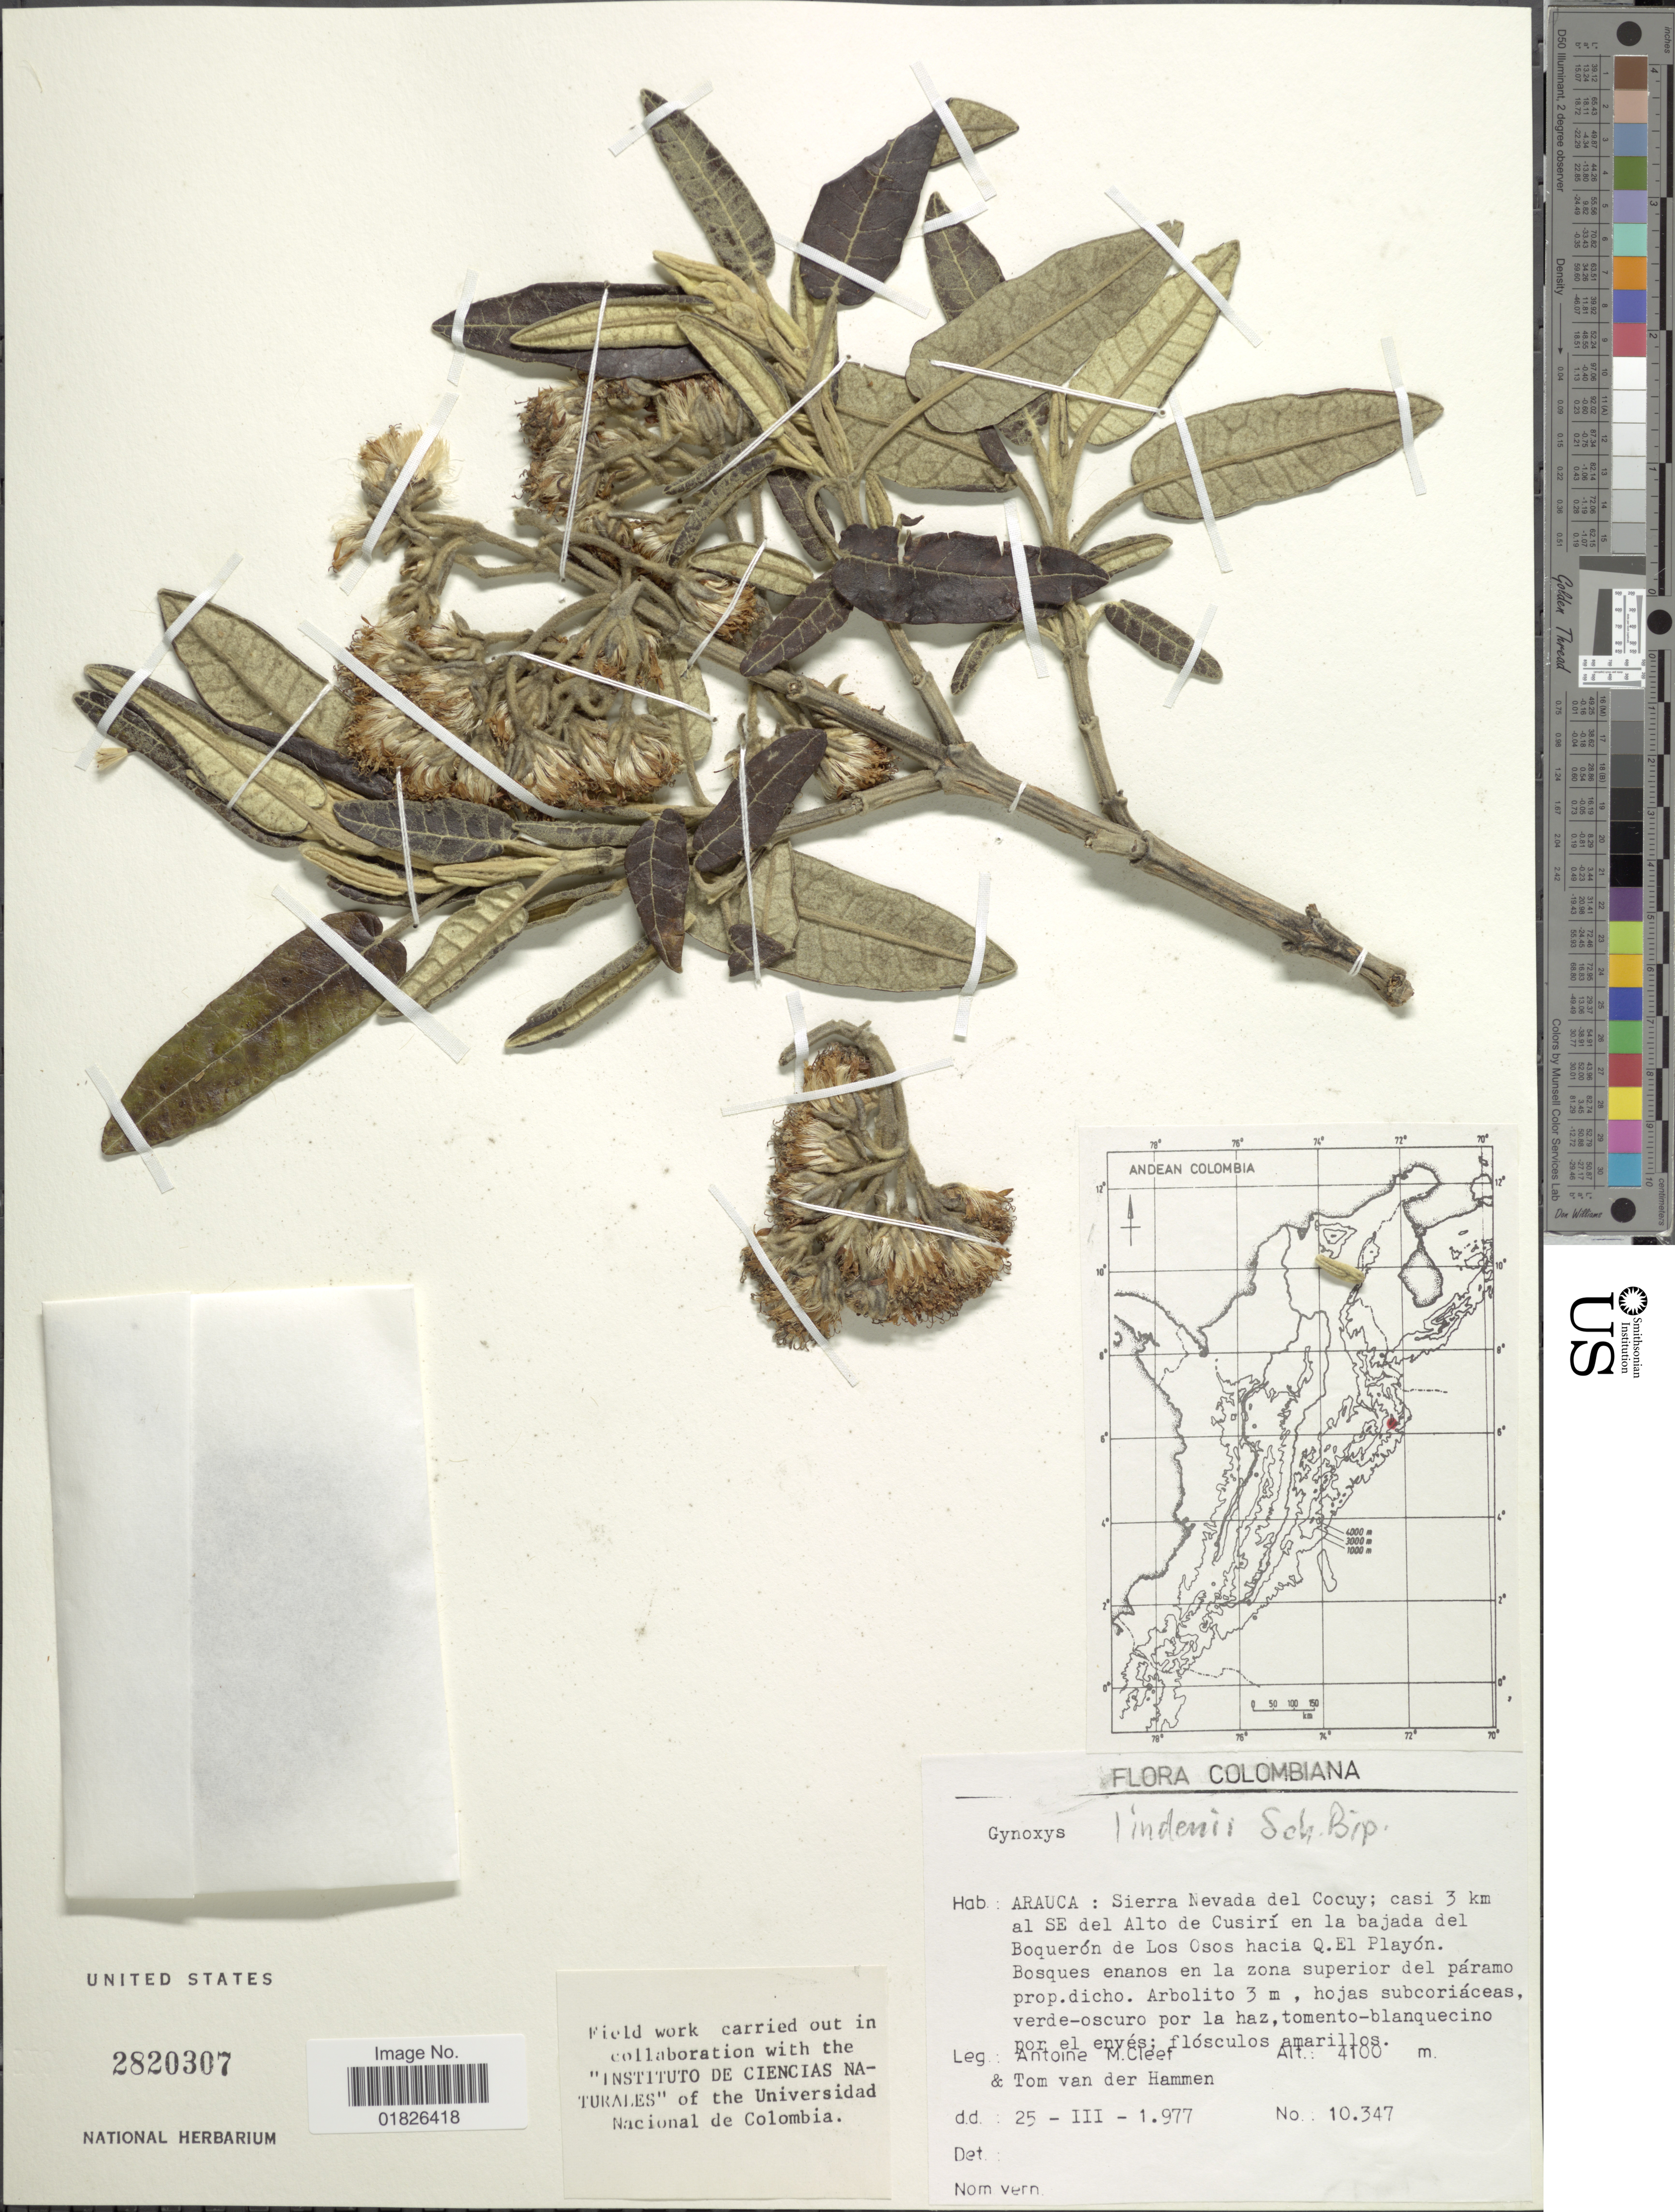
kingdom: Plantae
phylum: Tracheophyta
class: Magnoliopsida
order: Asterales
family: Asteraceae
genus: Gynoxys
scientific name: Gynoxys baccharoides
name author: (Kunth) Cass.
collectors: A. M. Cleef & T. Hammen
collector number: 10347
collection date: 1977-03-25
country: Colombia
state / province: Arauca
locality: Sierra Nevada del Cocuy, casi 3 km al SE del Alto de Cusiri en la bajada del Boqueron de Los Osos hacia Q. El Playon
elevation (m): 4100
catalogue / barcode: US 2820307